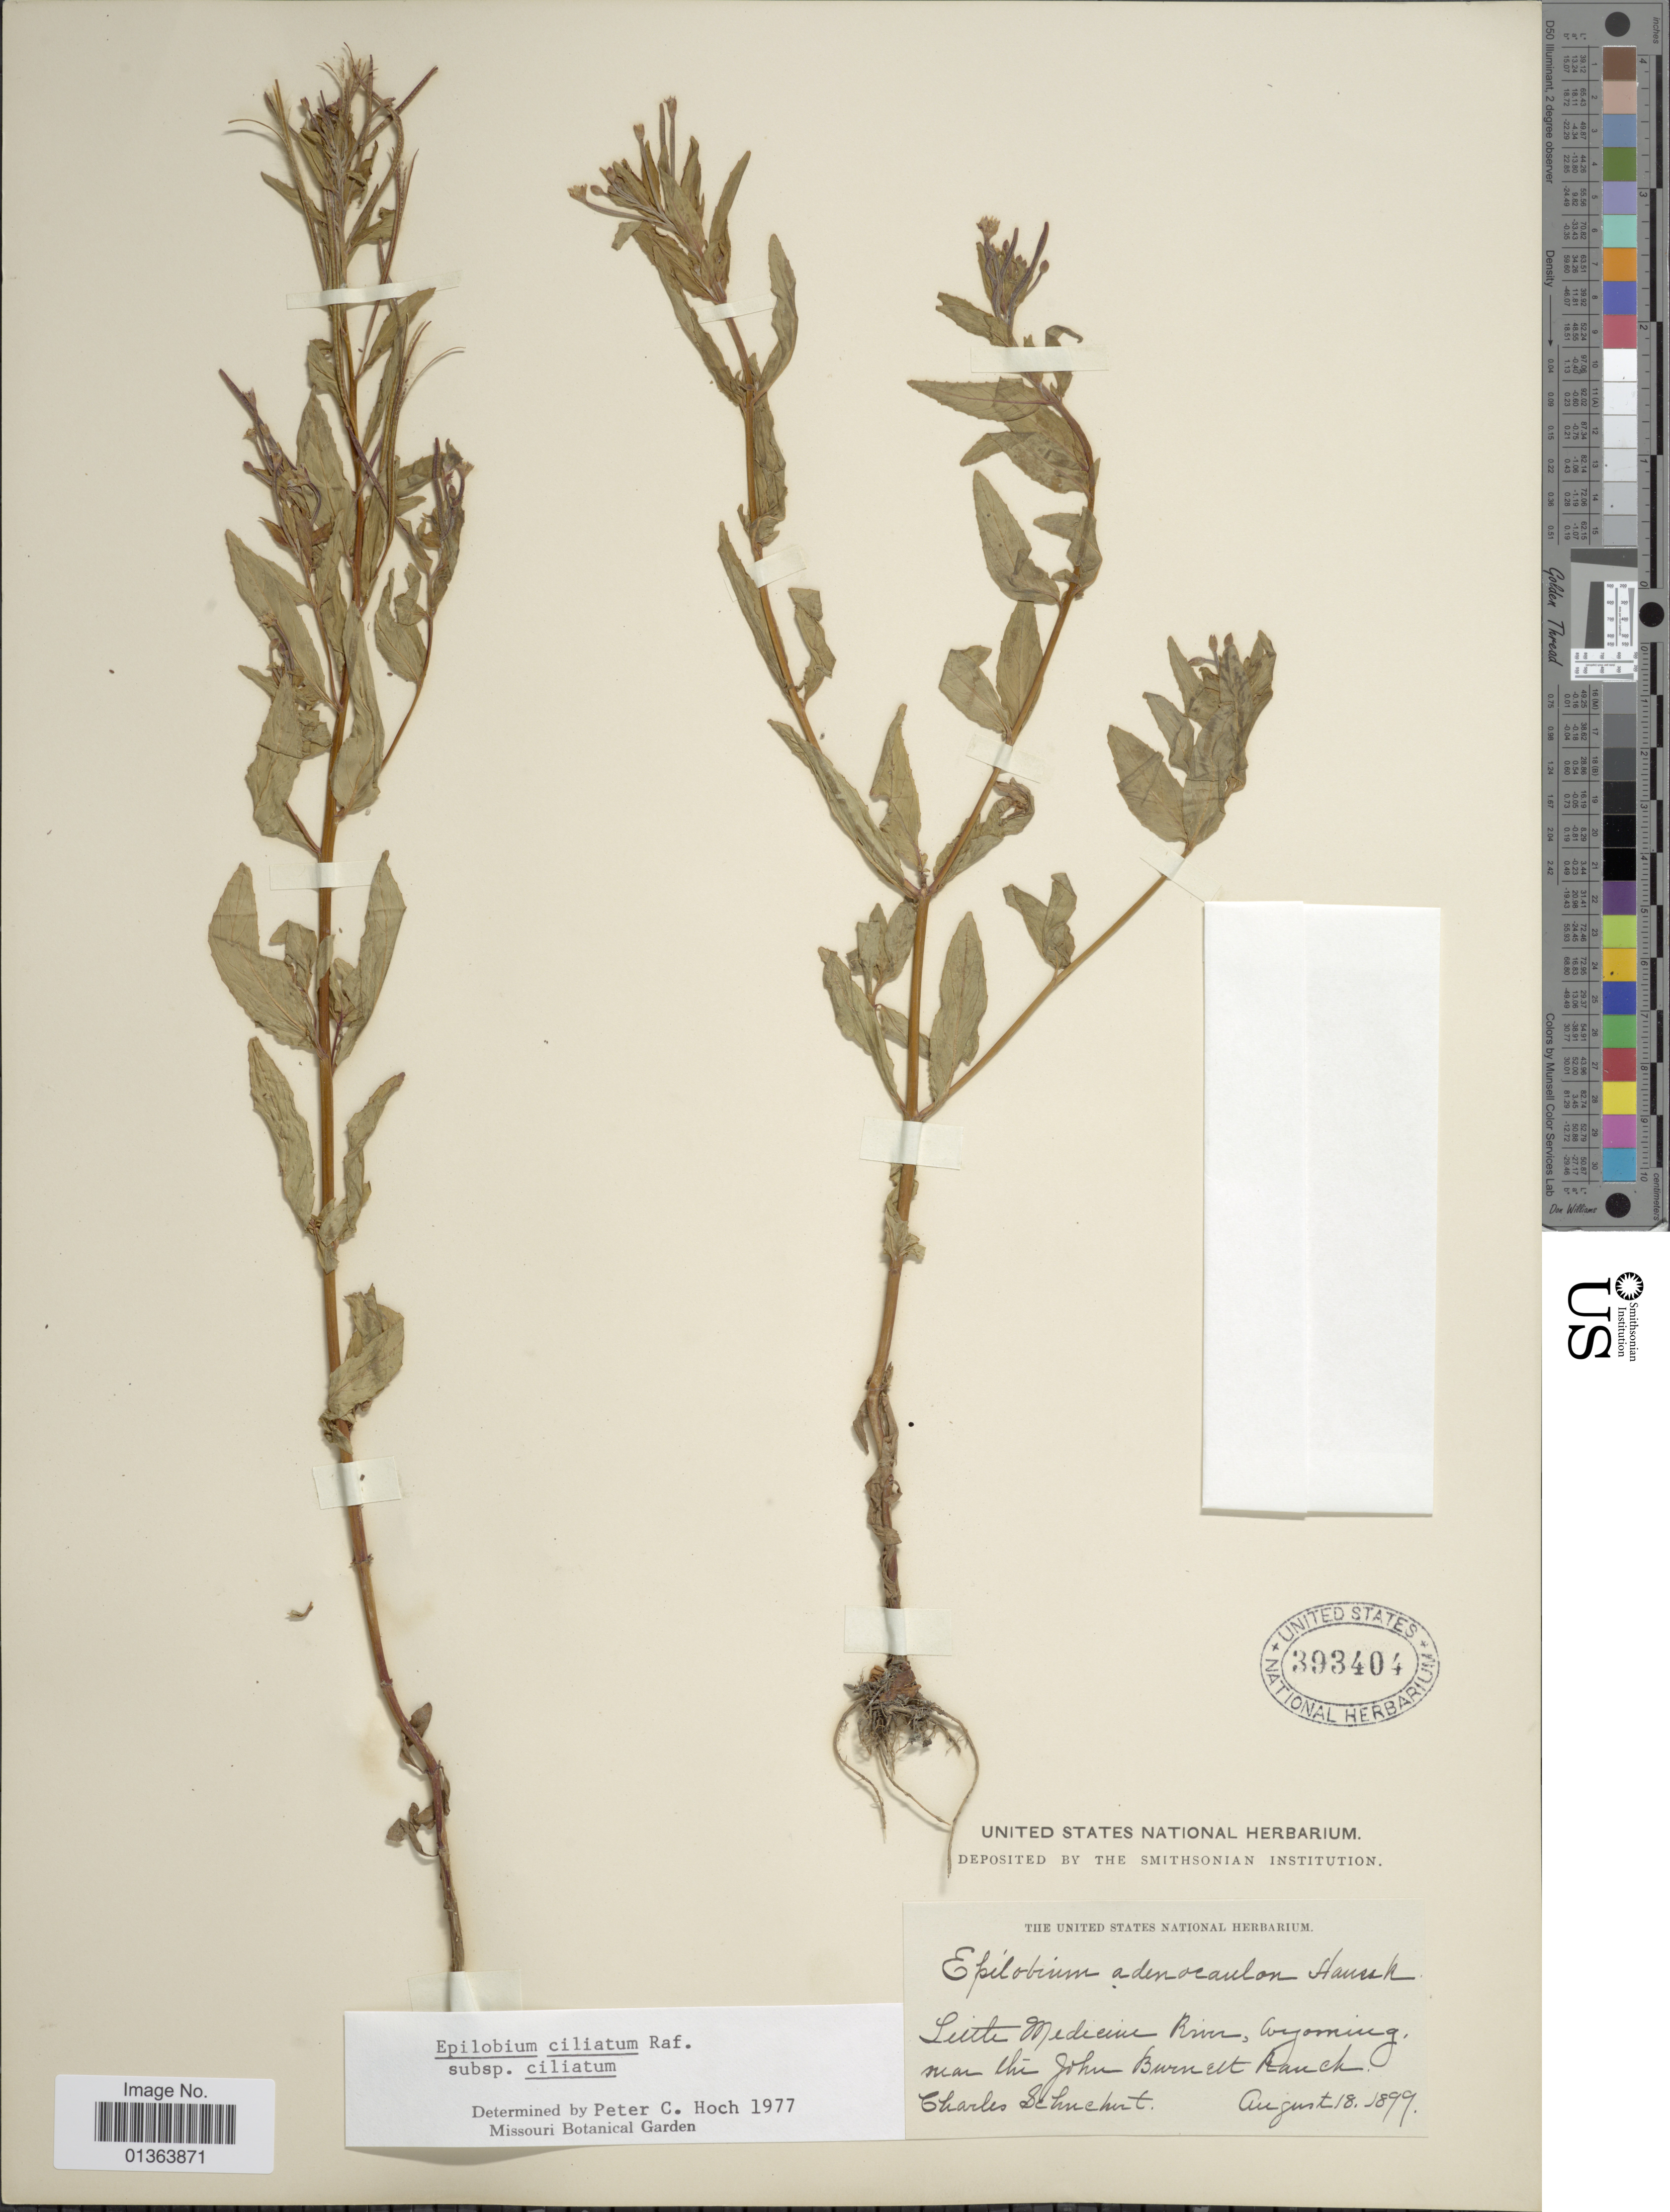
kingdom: Plantae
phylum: Tracheophyta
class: Magnoliopsida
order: Myrtales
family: Onagraceae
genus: Epilobium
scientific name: Epilobium ciliatum subsp. ciliatum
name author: Raf.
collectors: C. Schuchert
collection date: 1899-08-18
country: United States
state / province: Wyoming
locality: Little Medicine River, near the John Burnett Ranch.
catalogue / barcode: US 393404